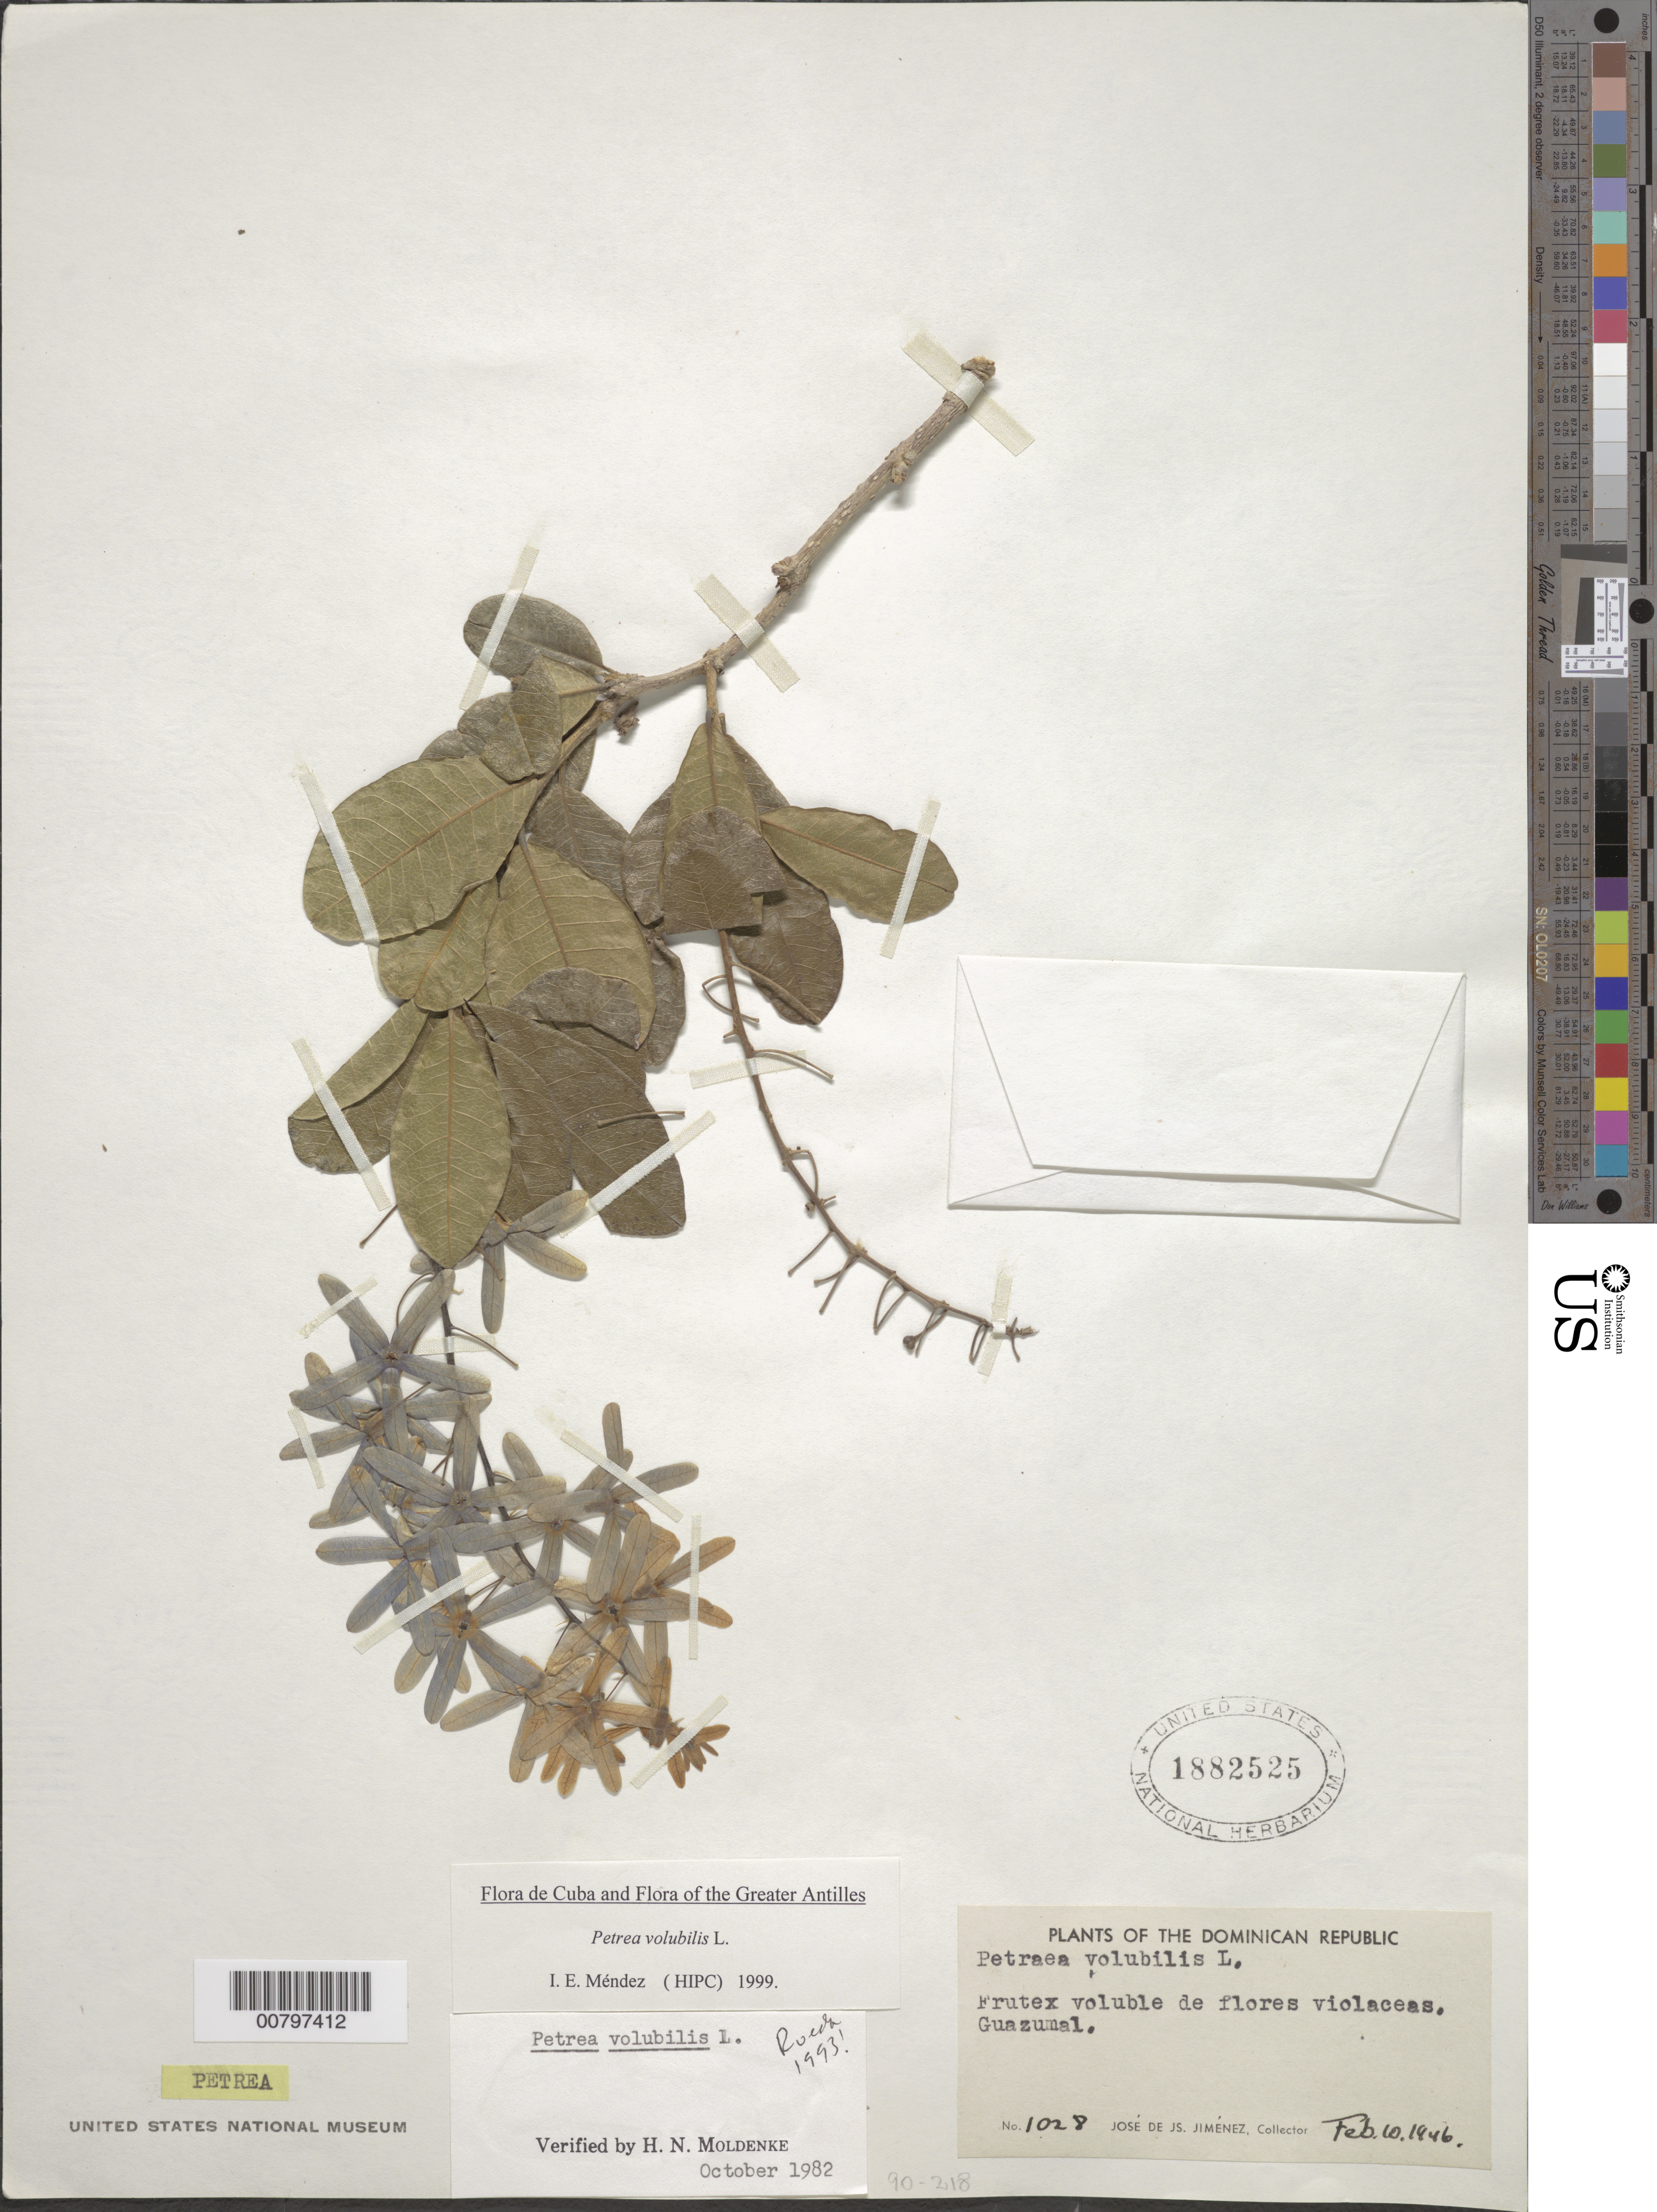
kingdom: Plantae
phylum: Tracheophyta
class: Magnoliopsida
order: Lamiales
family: Verbenaceae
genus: Petrea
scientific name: Petrea volubilis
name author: L.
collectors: J. J. Jiménez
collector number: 1028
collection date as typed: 10 Feb 1946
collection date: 1946-02-10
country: Dominican Republic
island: Hispaniola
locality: Guazumal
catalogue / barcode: US 1882525